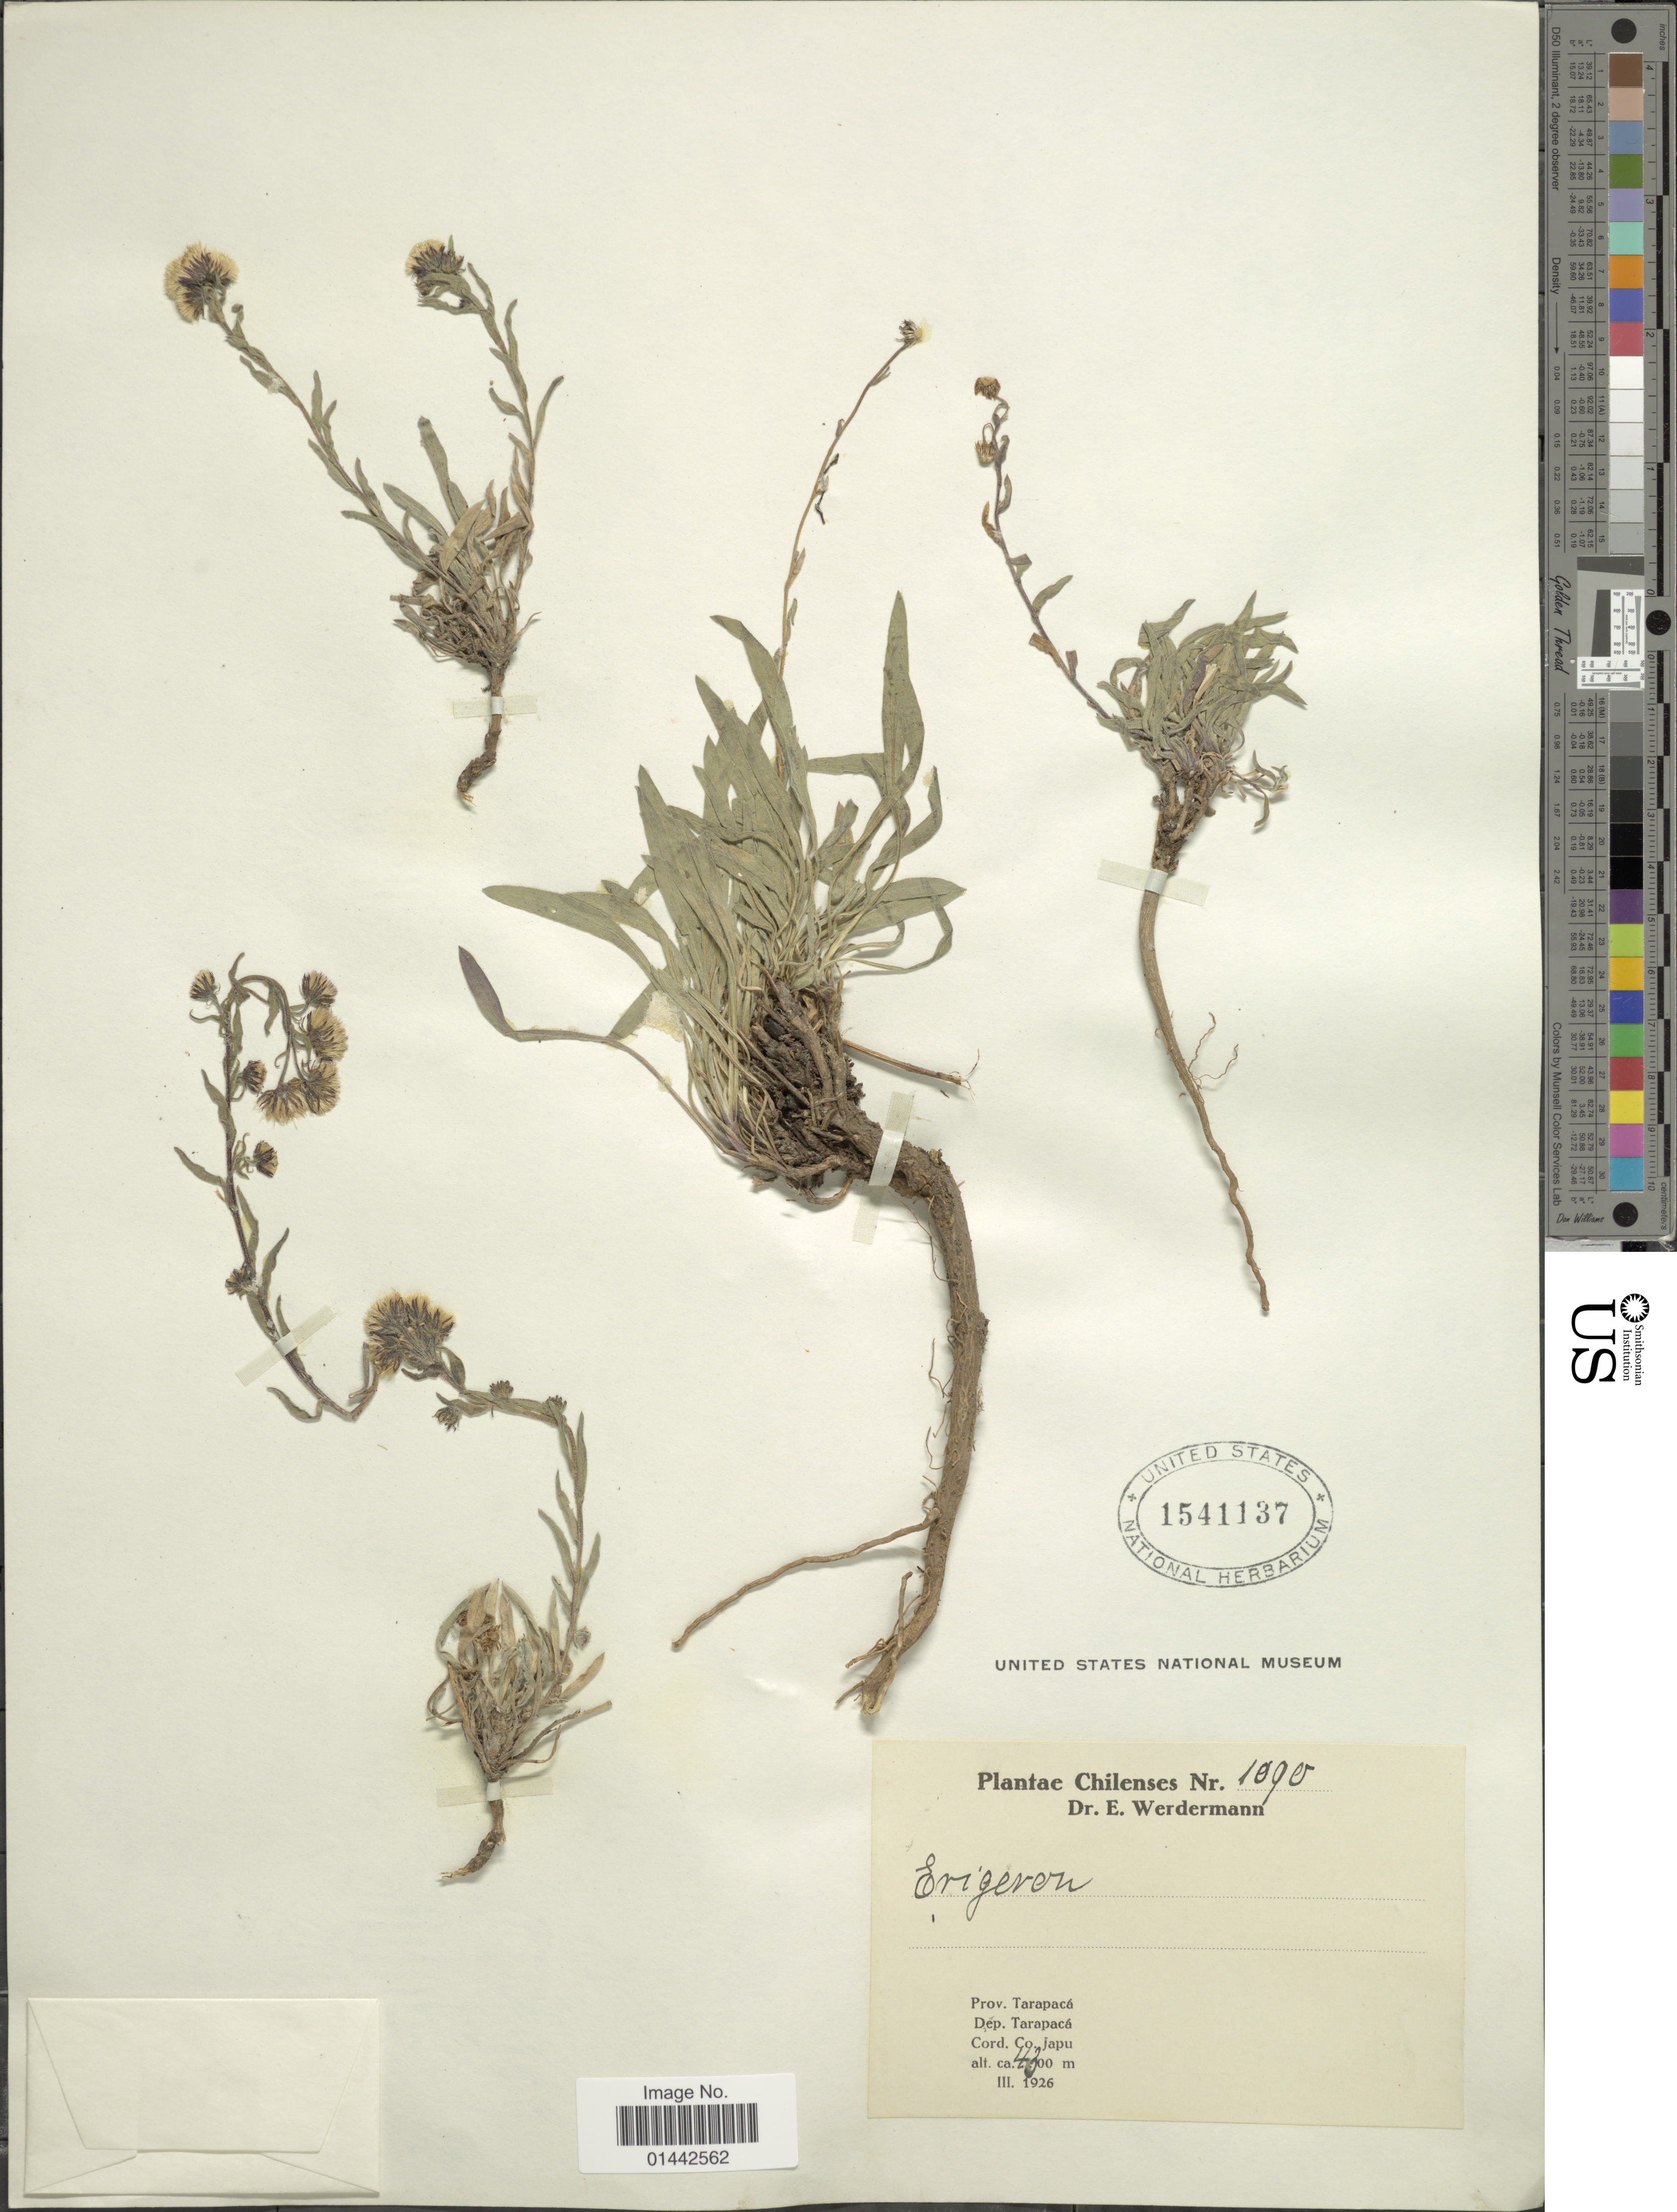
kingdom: Plantae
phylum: Tracheophyta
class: Magnoliopsida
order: Asterales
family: Asteraceae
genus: Erigeron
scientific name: Erigeron sp.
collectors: E. Werdermann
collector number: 1090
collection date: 1926-03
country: Chile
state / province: Tarapacá (I)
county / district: Tarapacá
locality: Cord. Co. Japu.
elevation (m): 4300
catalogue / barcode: US 1541137